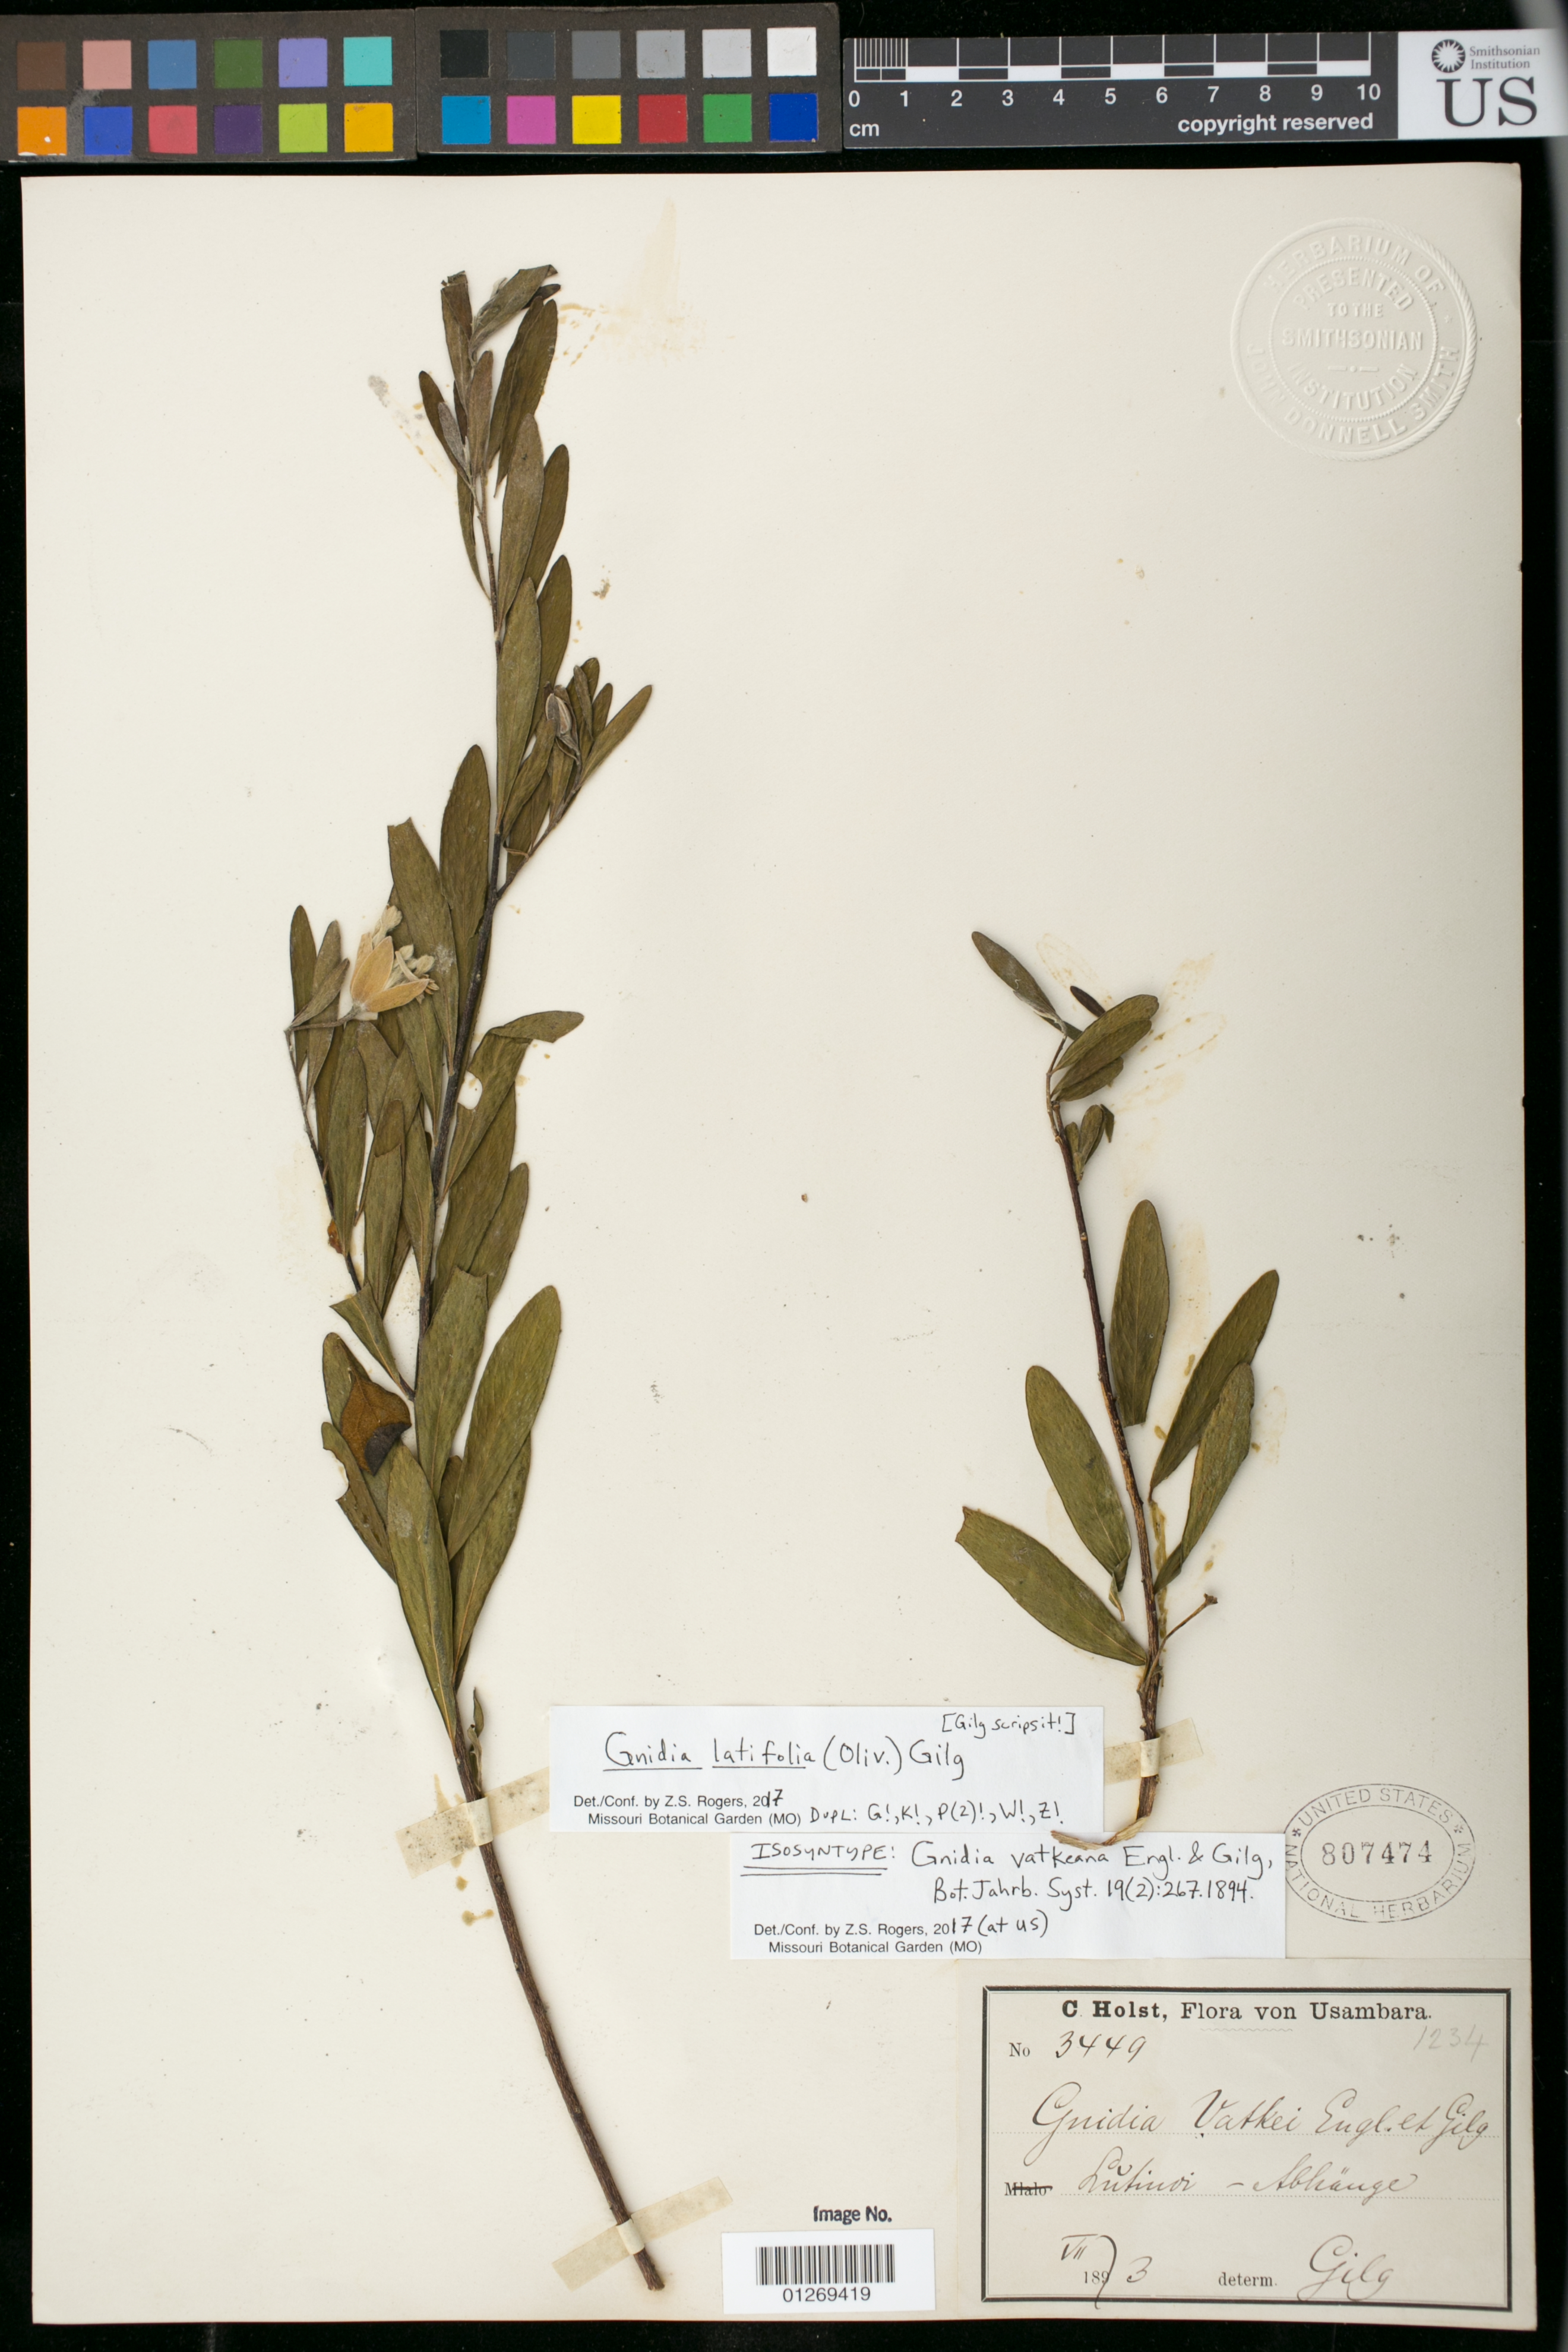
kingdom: Plantae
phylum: Tracheophyta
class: Magnoliopsida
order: Malvales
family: Thymelaeaceae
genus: Gnidia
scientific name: Gnidia vatkeana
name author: Engl. & Gilg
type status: Isosyntype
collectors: C. H. Holst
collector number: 3449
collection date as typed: VII/1893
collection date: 1893-07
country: Tanzania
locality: Usambara, Lutindi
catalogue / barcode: US 807474